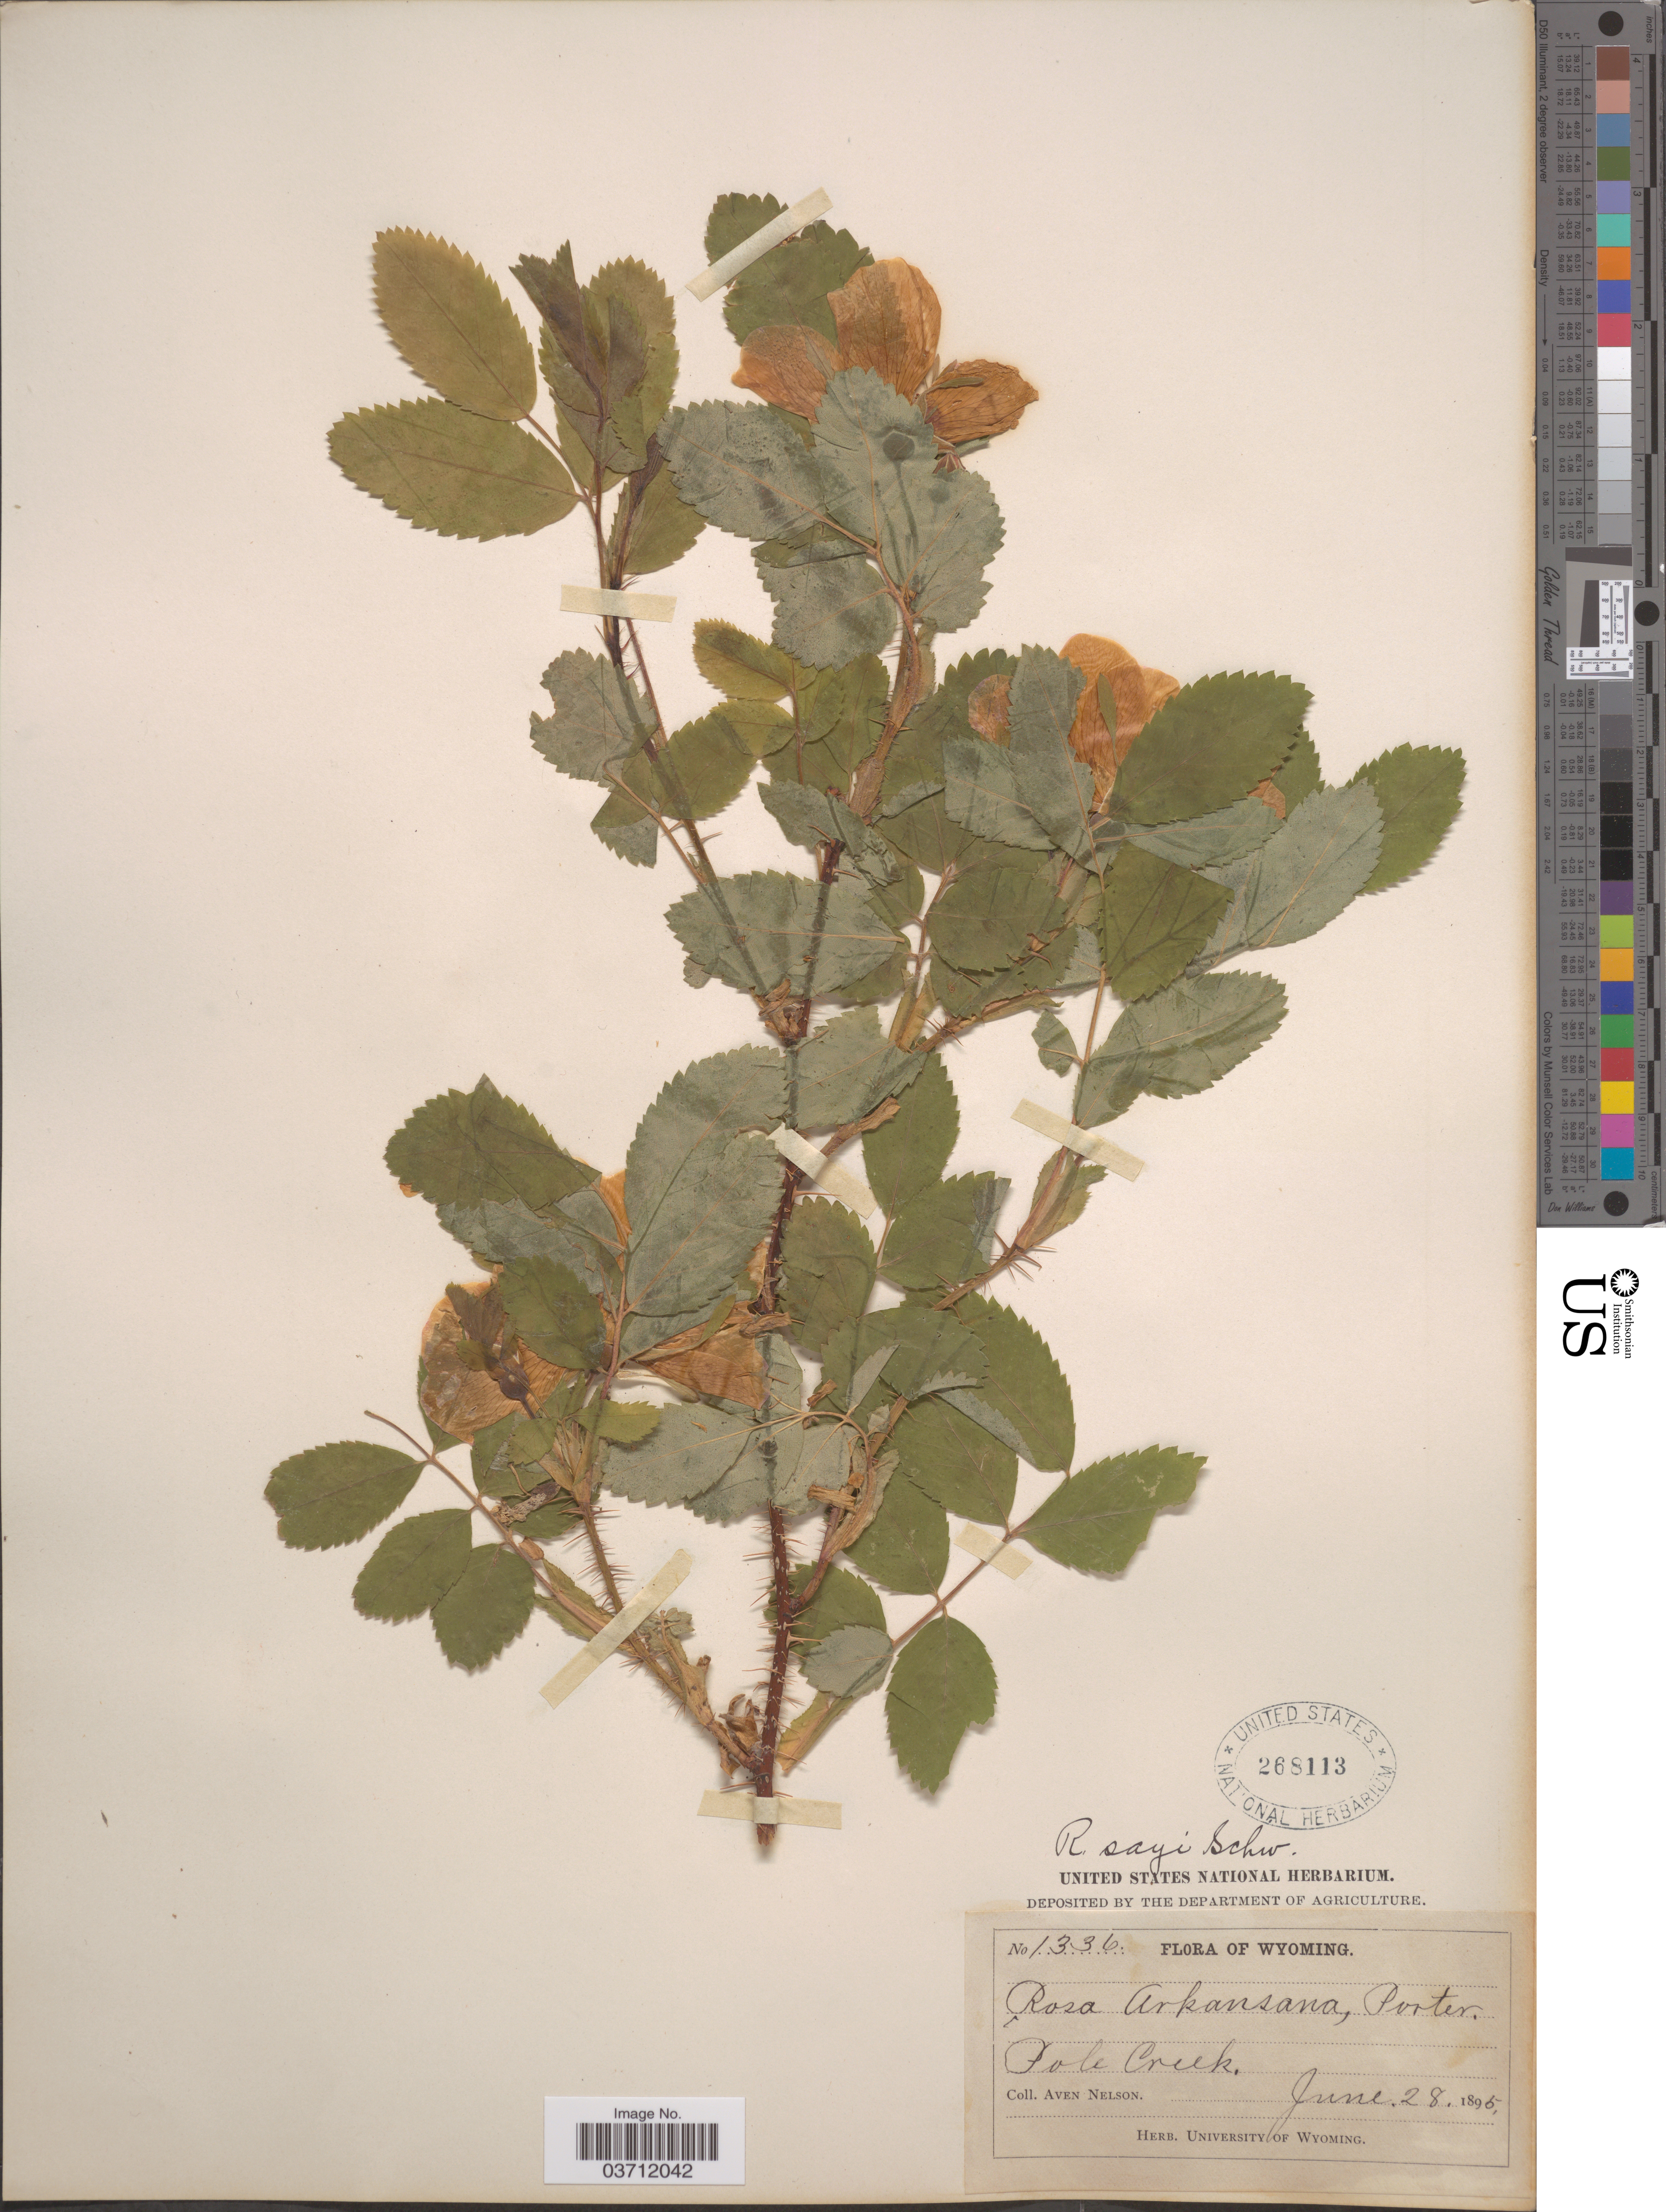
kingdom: Plantae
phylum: Tracheophyta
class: Magnoliopsida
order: Rosales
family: Rosaceae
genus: Rosa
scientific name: Rosa sayi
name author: Schwein.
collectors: A. Nelson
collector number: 1336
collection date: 1895-06-28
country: United States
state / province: Wyoming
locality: Pole Creek.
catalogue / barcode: US 268113